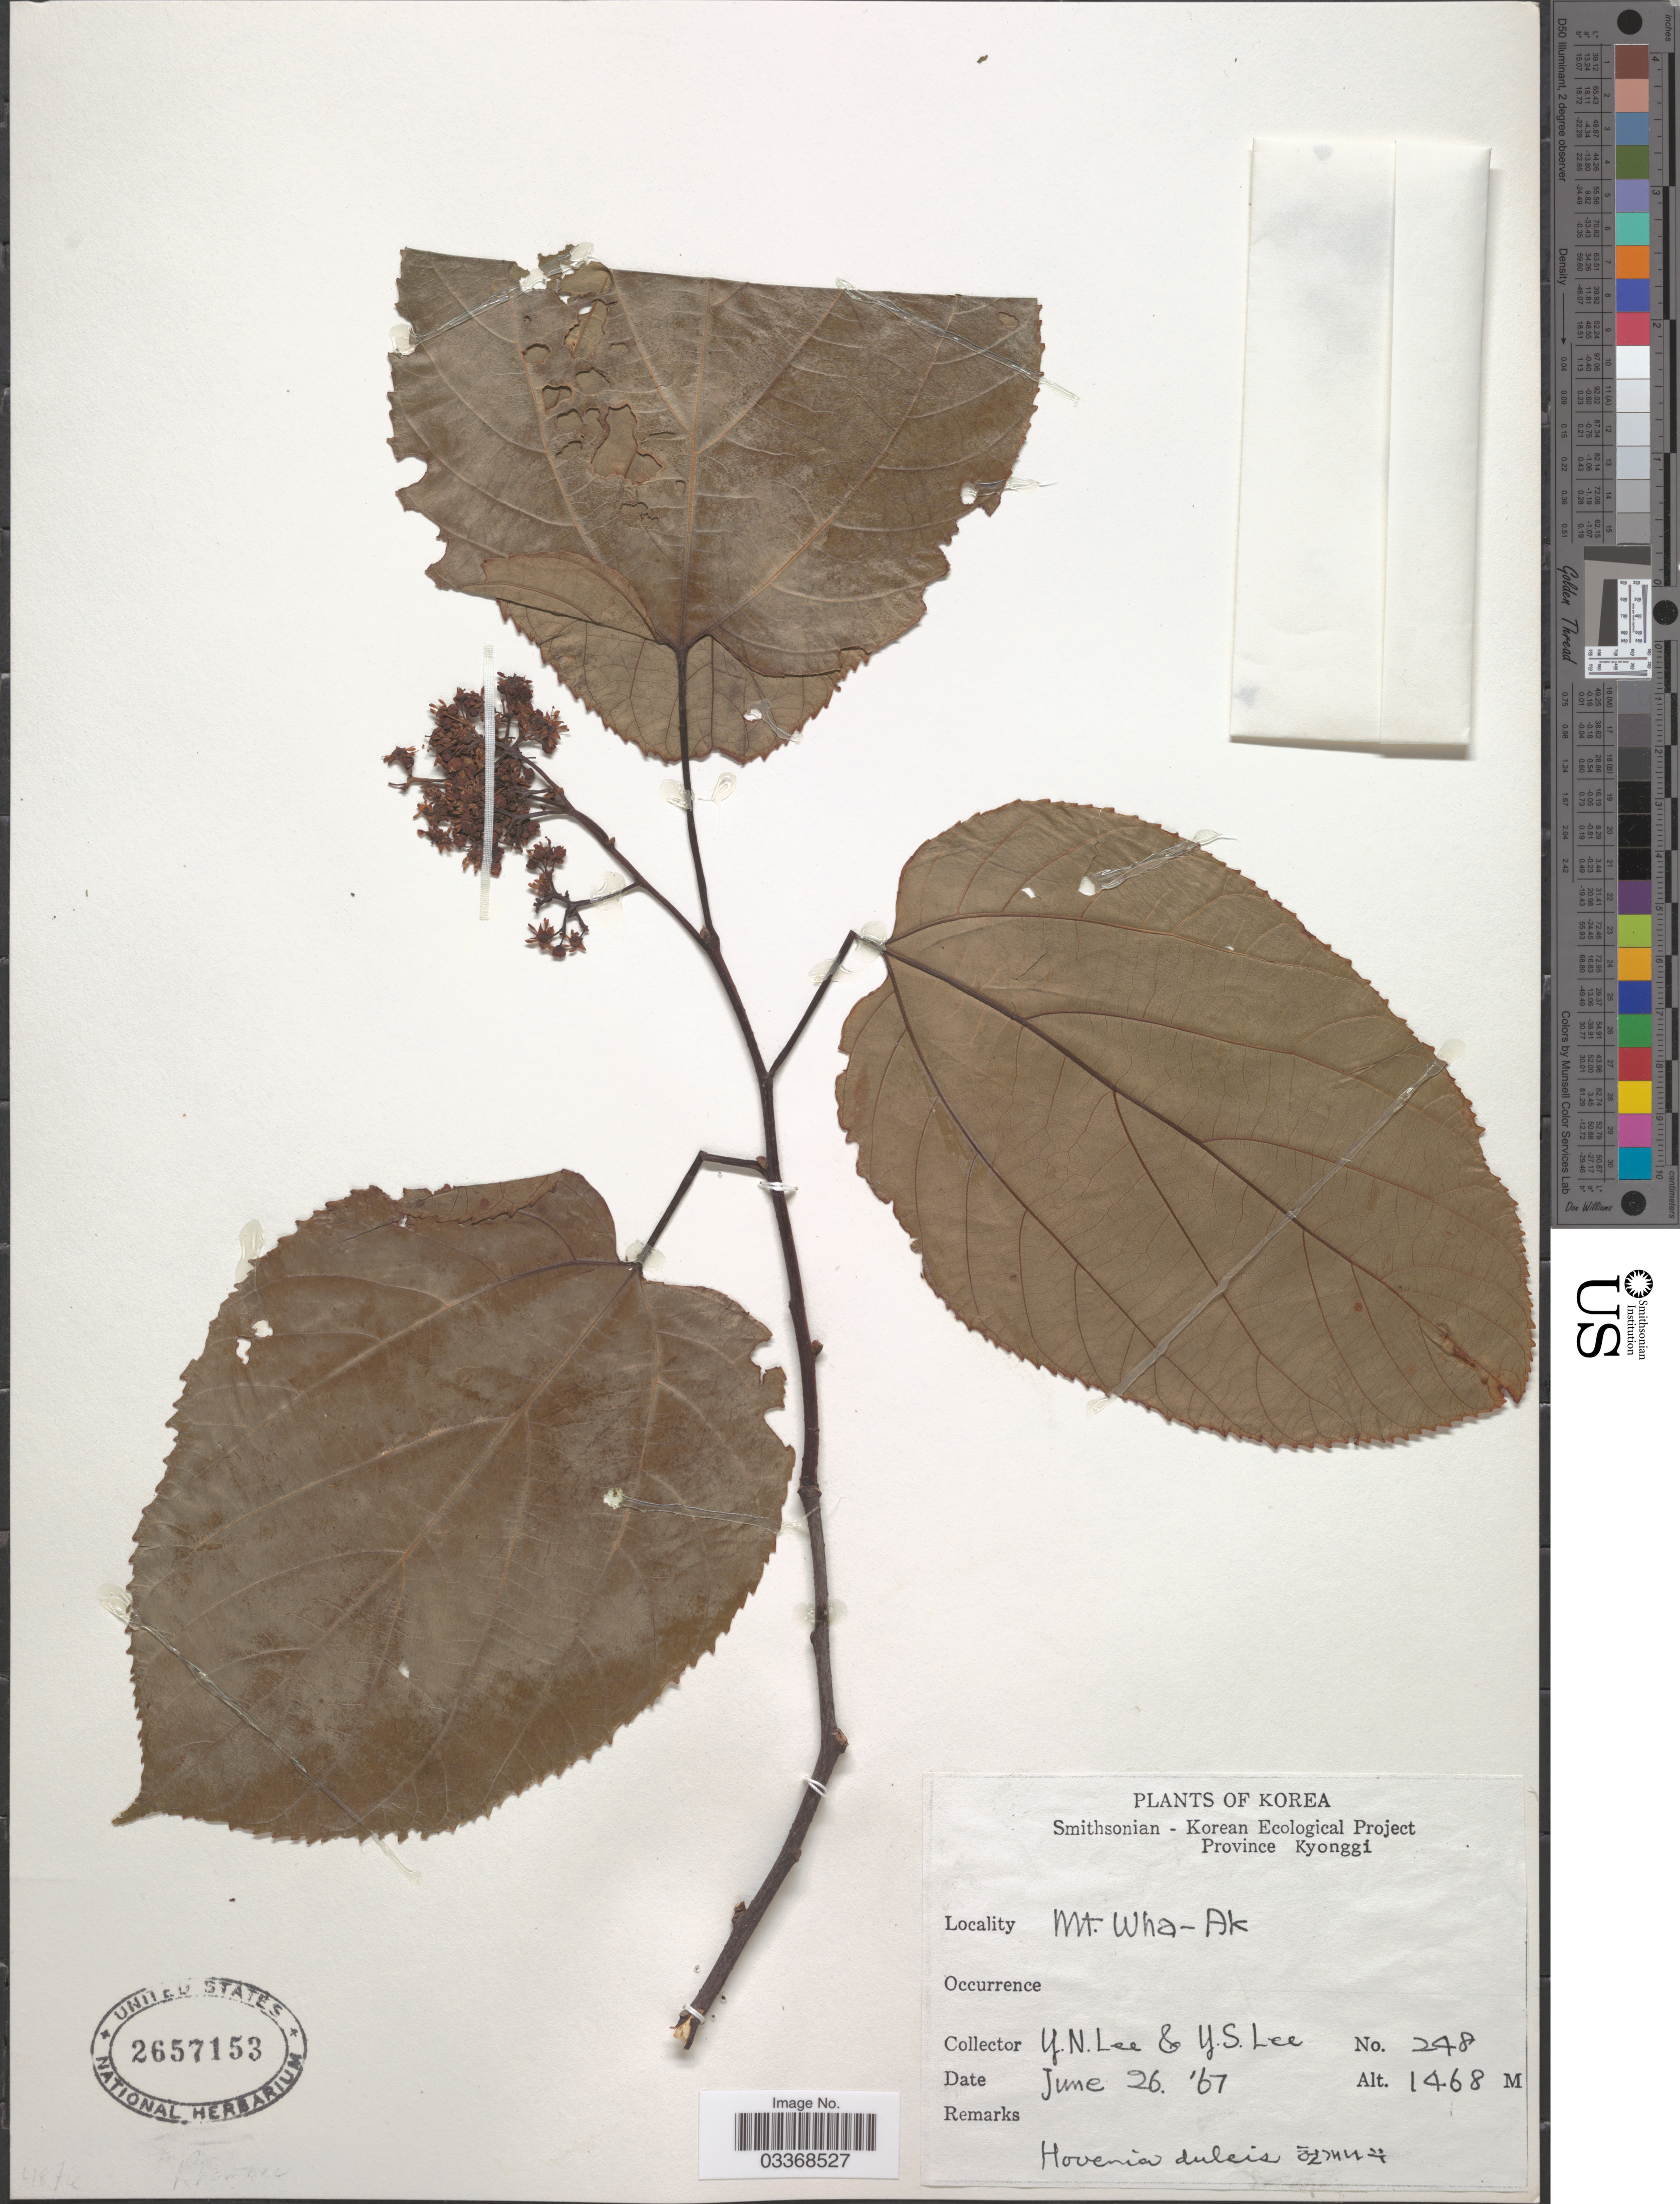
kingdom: Plantae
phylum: Tracheophyta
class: Magnoliopsida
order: Rosales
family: Rhamnaceae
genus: Hovenia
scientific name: Hovenia dulcis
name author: Thunb.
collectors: Y. N. Lee & Y. S. Lee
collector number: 248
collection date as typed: Transcribed d/m/y: 26/6/67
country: South Korea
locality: Province Kyonggi. Mt. Wha-Ak.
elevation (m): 1468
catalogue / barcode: US 2657153